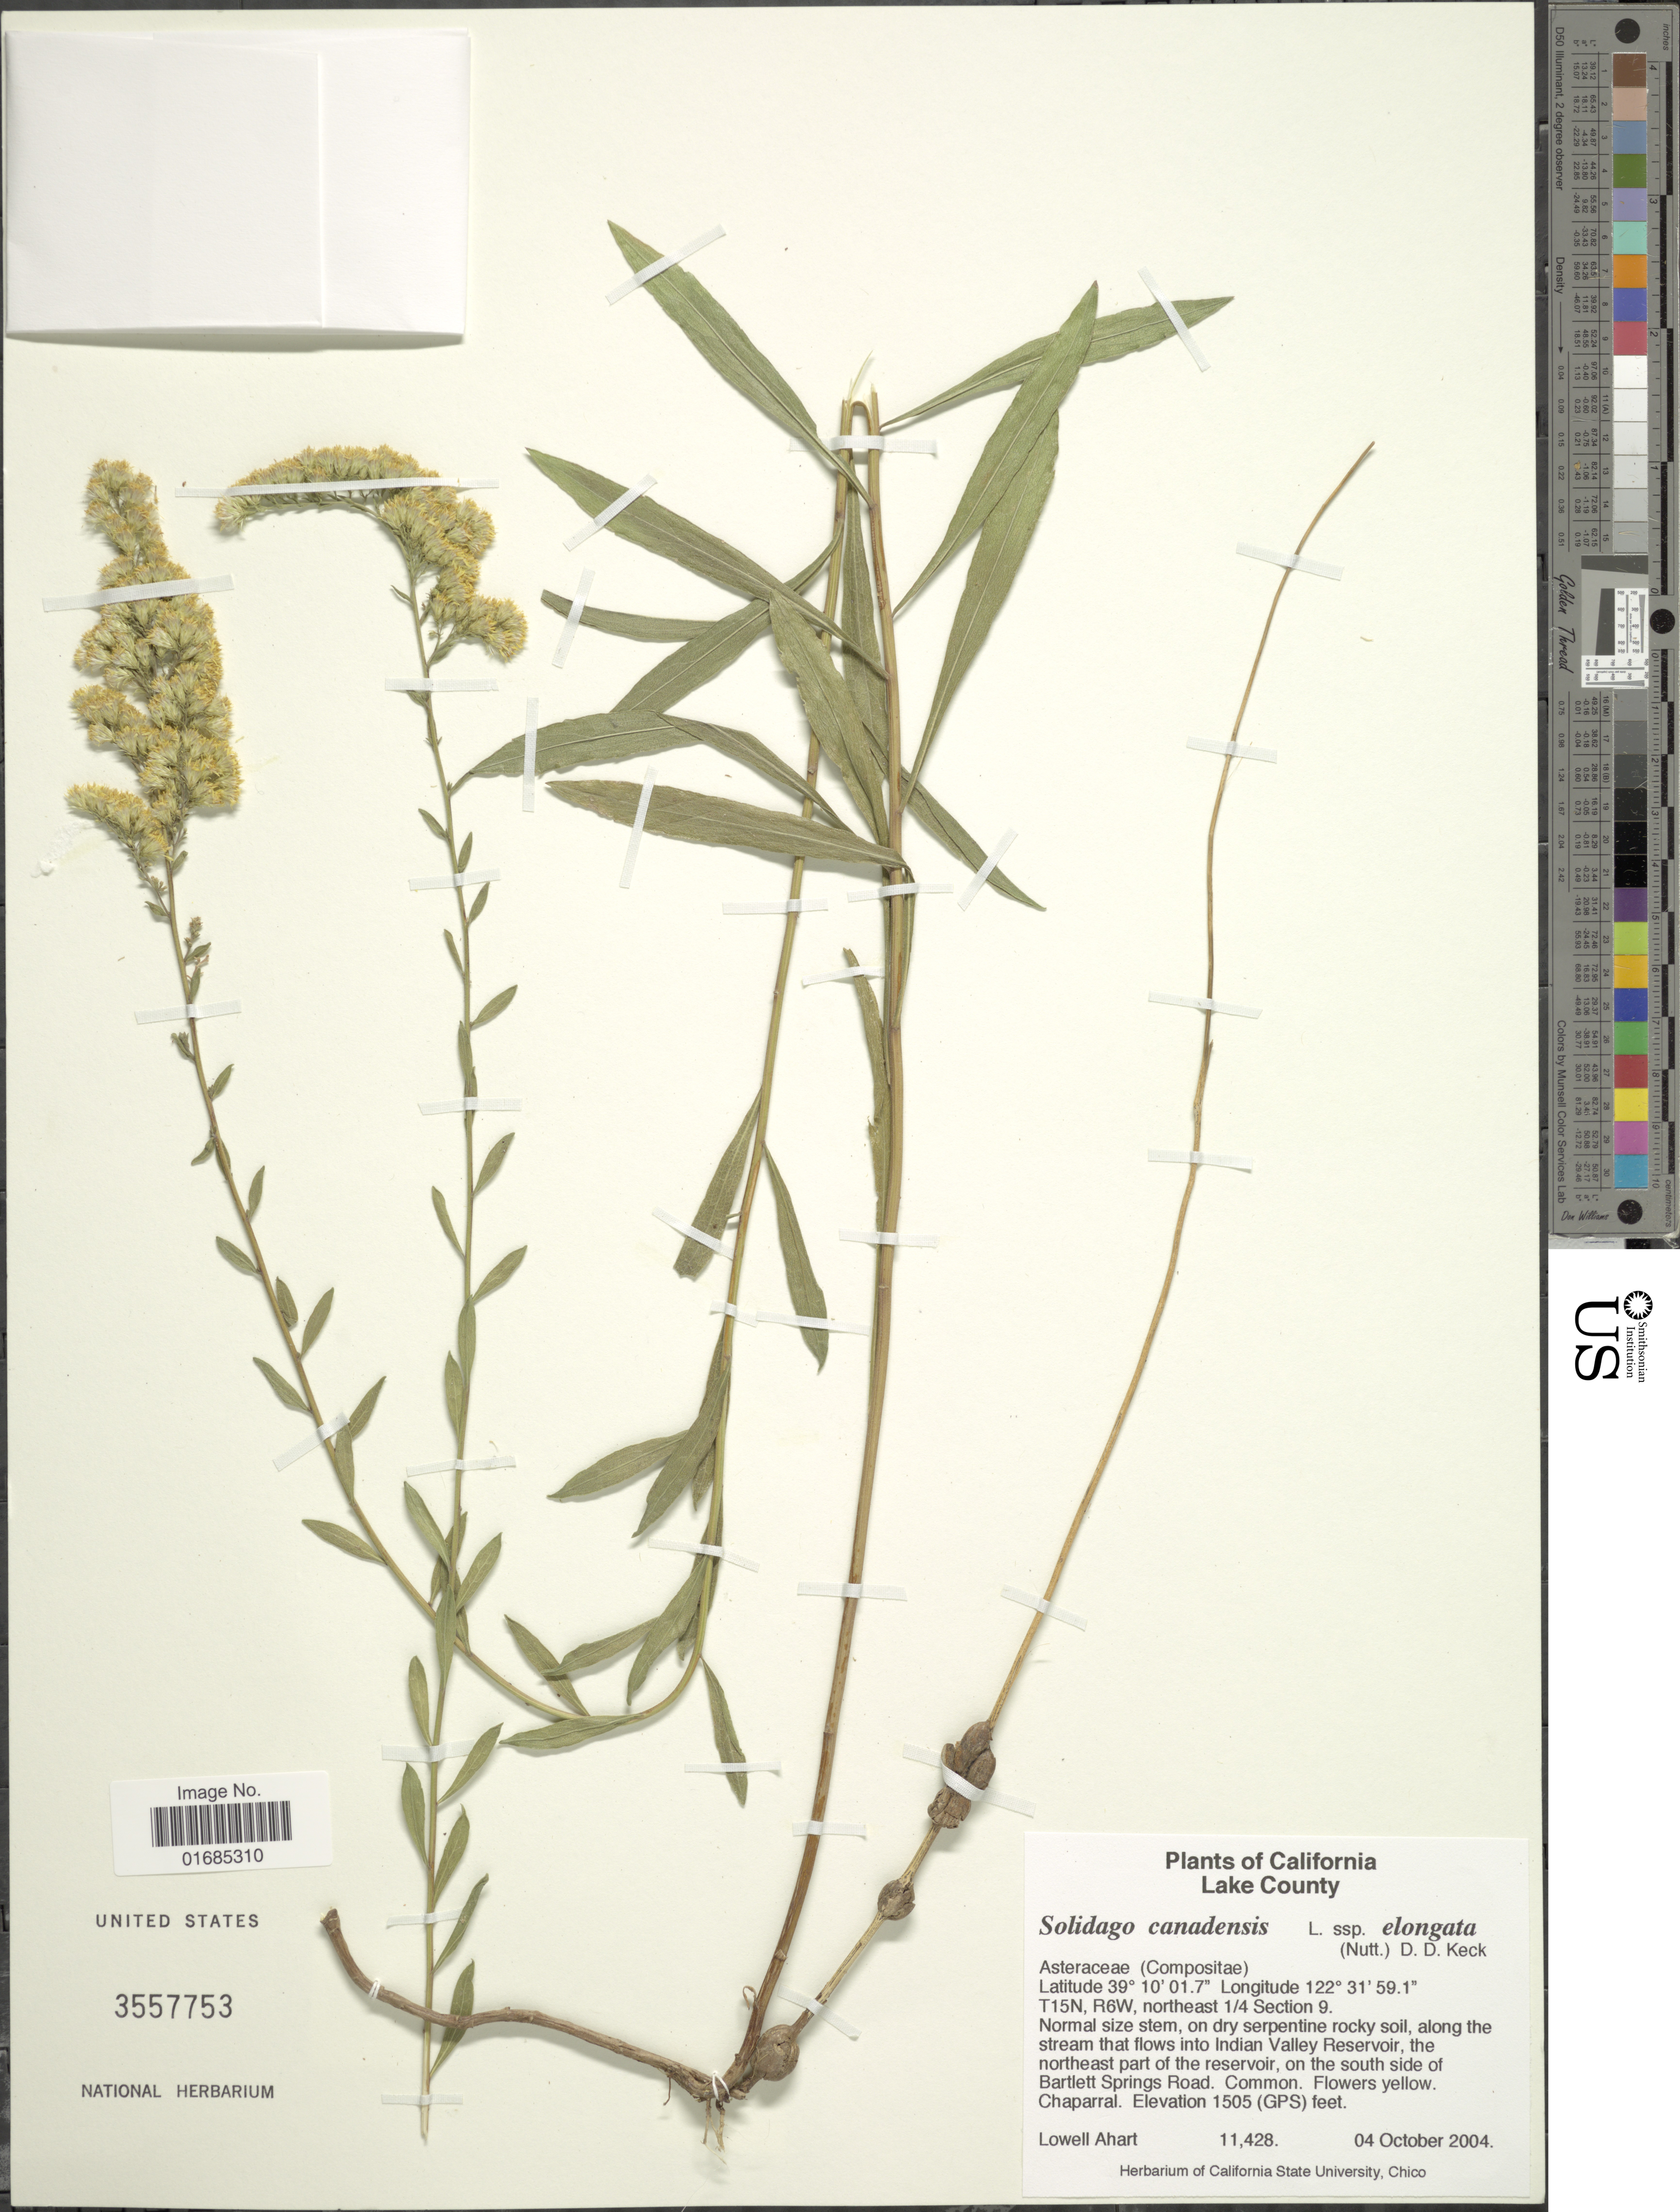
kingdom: Plantae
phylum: Tracheophyta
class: Magnoliopsida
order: Asterales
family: Asteraceae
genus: Solidago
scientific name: Solidago canadensis var. canadensis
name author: L.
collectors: L. Ahart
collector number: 11428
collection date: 2004-10-04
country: United States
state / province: California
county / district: Lake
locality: Lake County, T15N, R6W, northeast 1/4 Section 9., normal size stem, on dry serpentine rocky soil, along the stream that flows into Indian Valley Reservoir, the northeast part of the reservoir, on the south side of Bartlett Springs Road, Chaparral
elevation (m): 459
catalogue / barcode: US 3557753